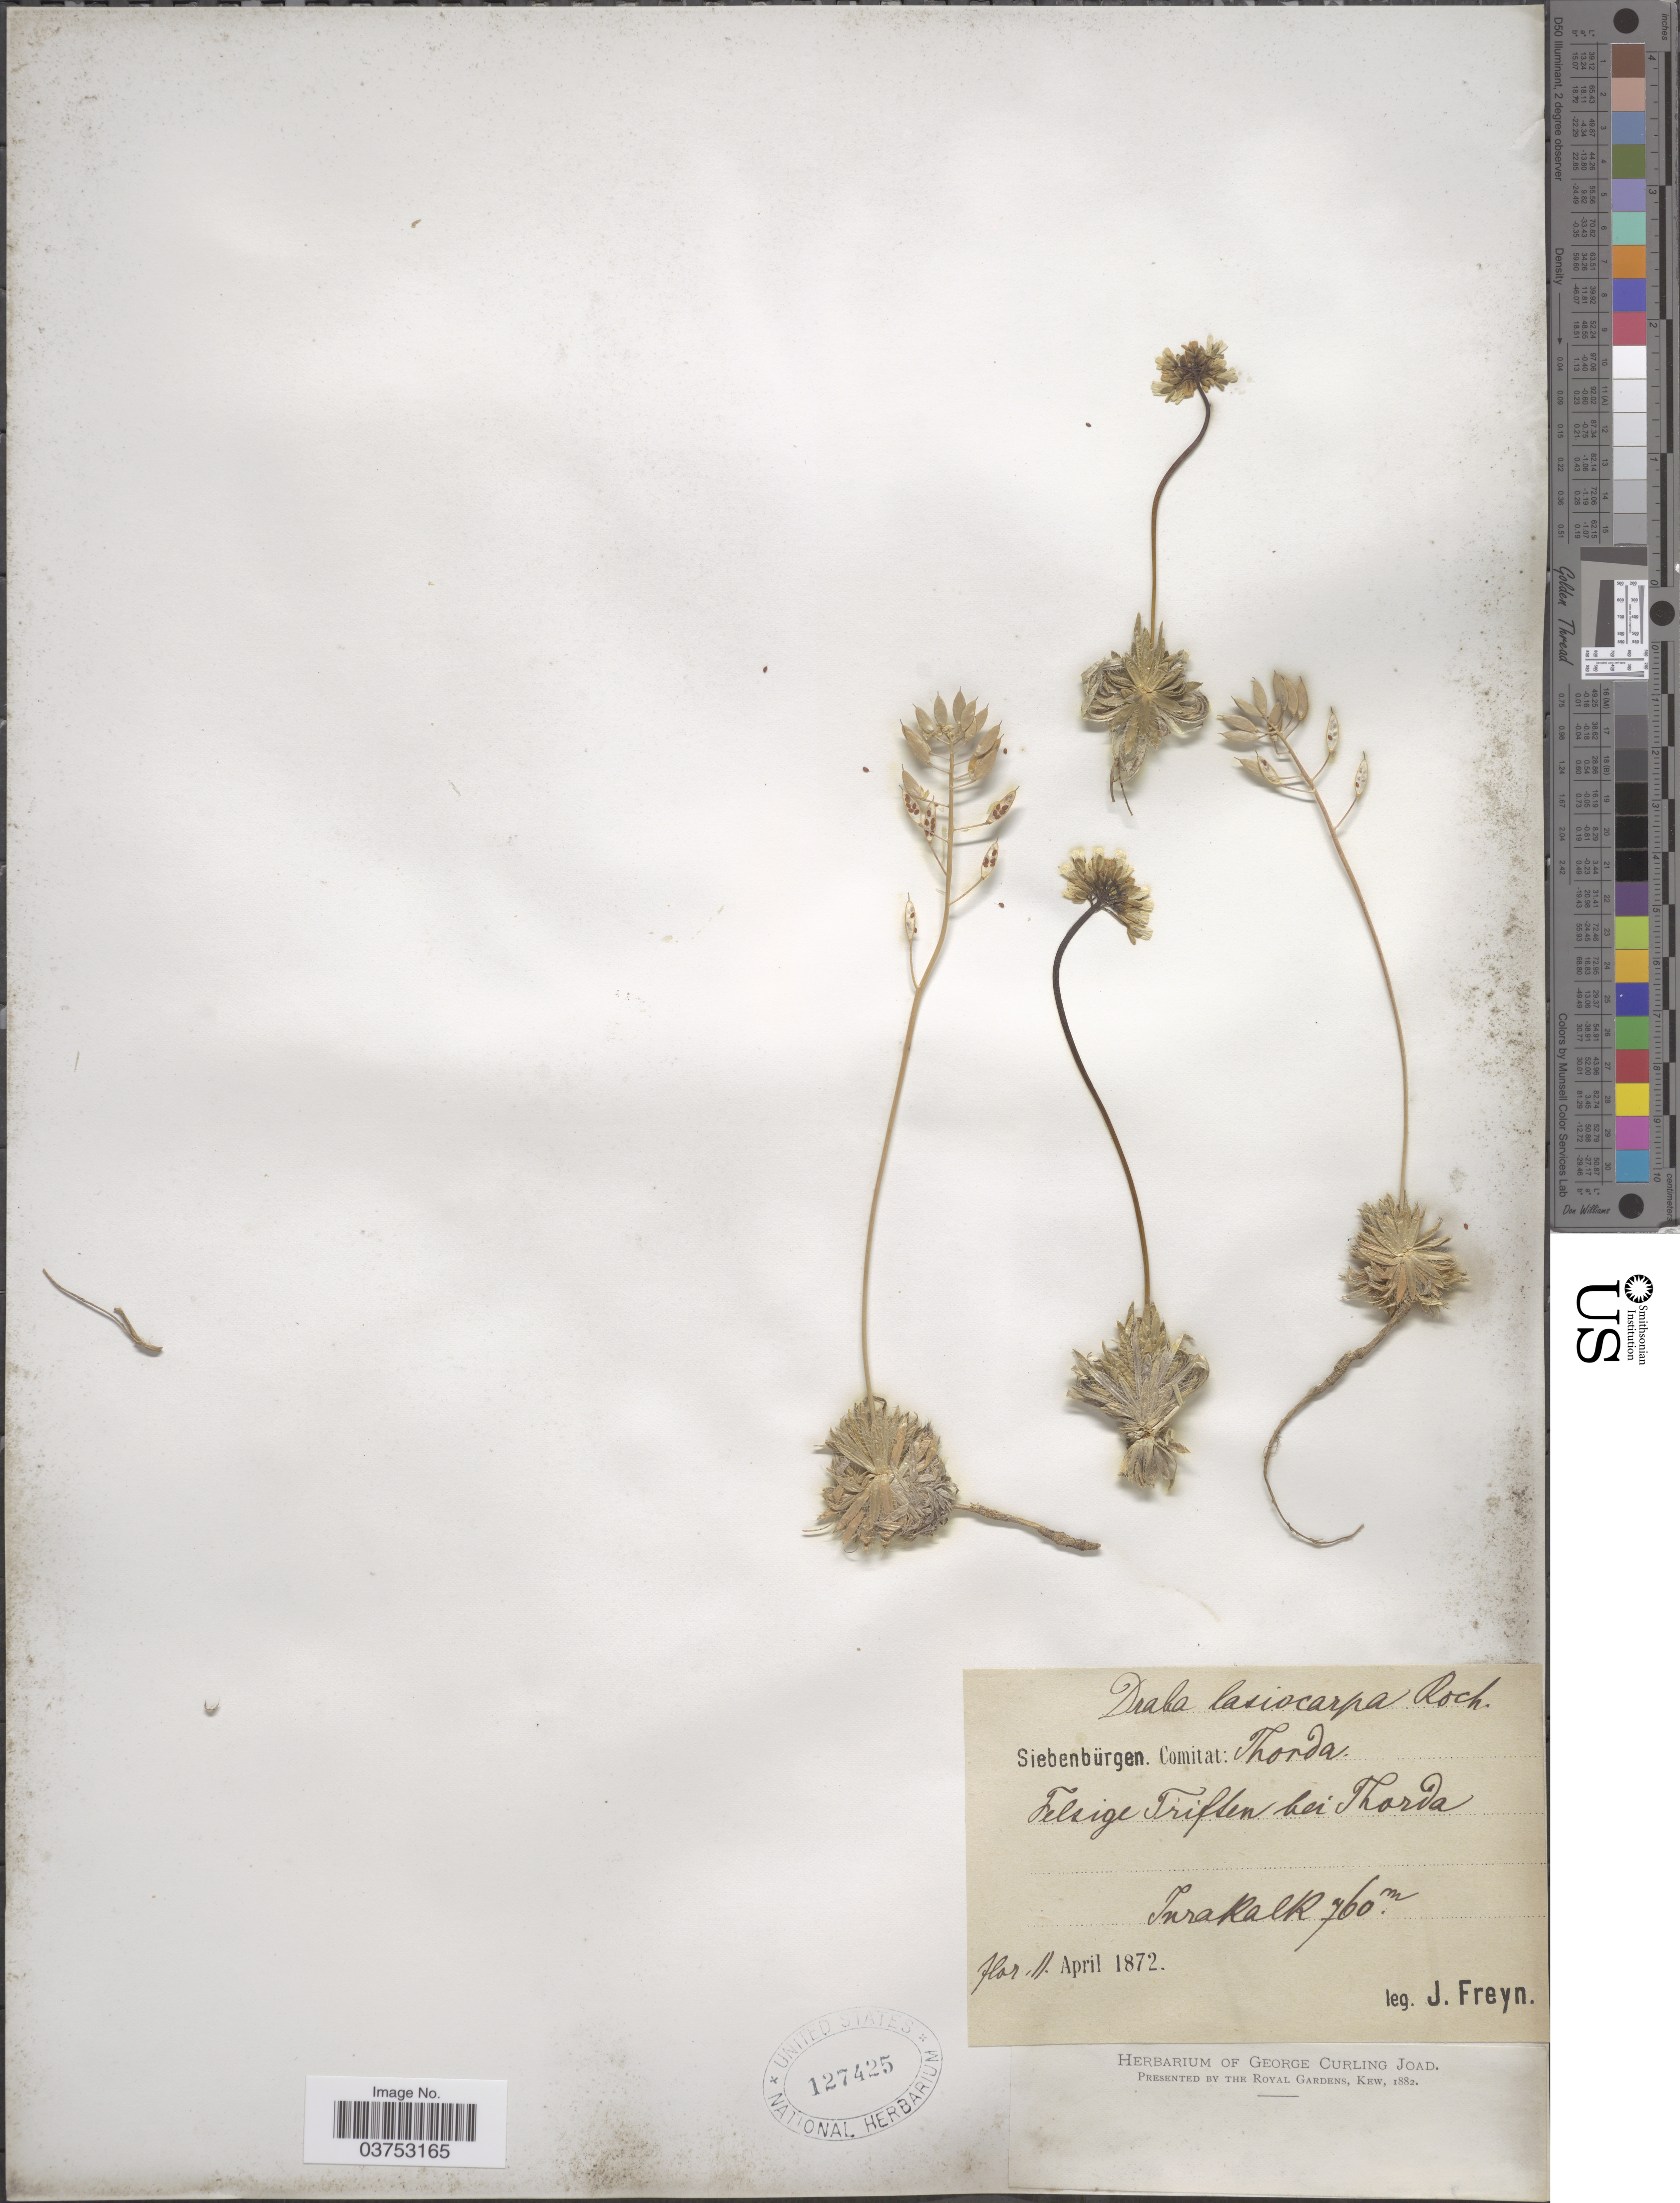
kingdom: Plantae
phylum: Tracheophyta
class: Magnoliopsida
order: Brassicales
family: Brassicaceae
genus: Draba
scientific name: Draba lasiocarpa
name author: Rochel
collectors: J. Freyn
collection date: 1872-04-11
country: Romania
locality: Siebenbürgen. Comitat: Thorda. Felsige Trifsen bei Thorda. Inrakalk. [interpreted]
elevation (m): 760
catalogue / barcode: US 127425